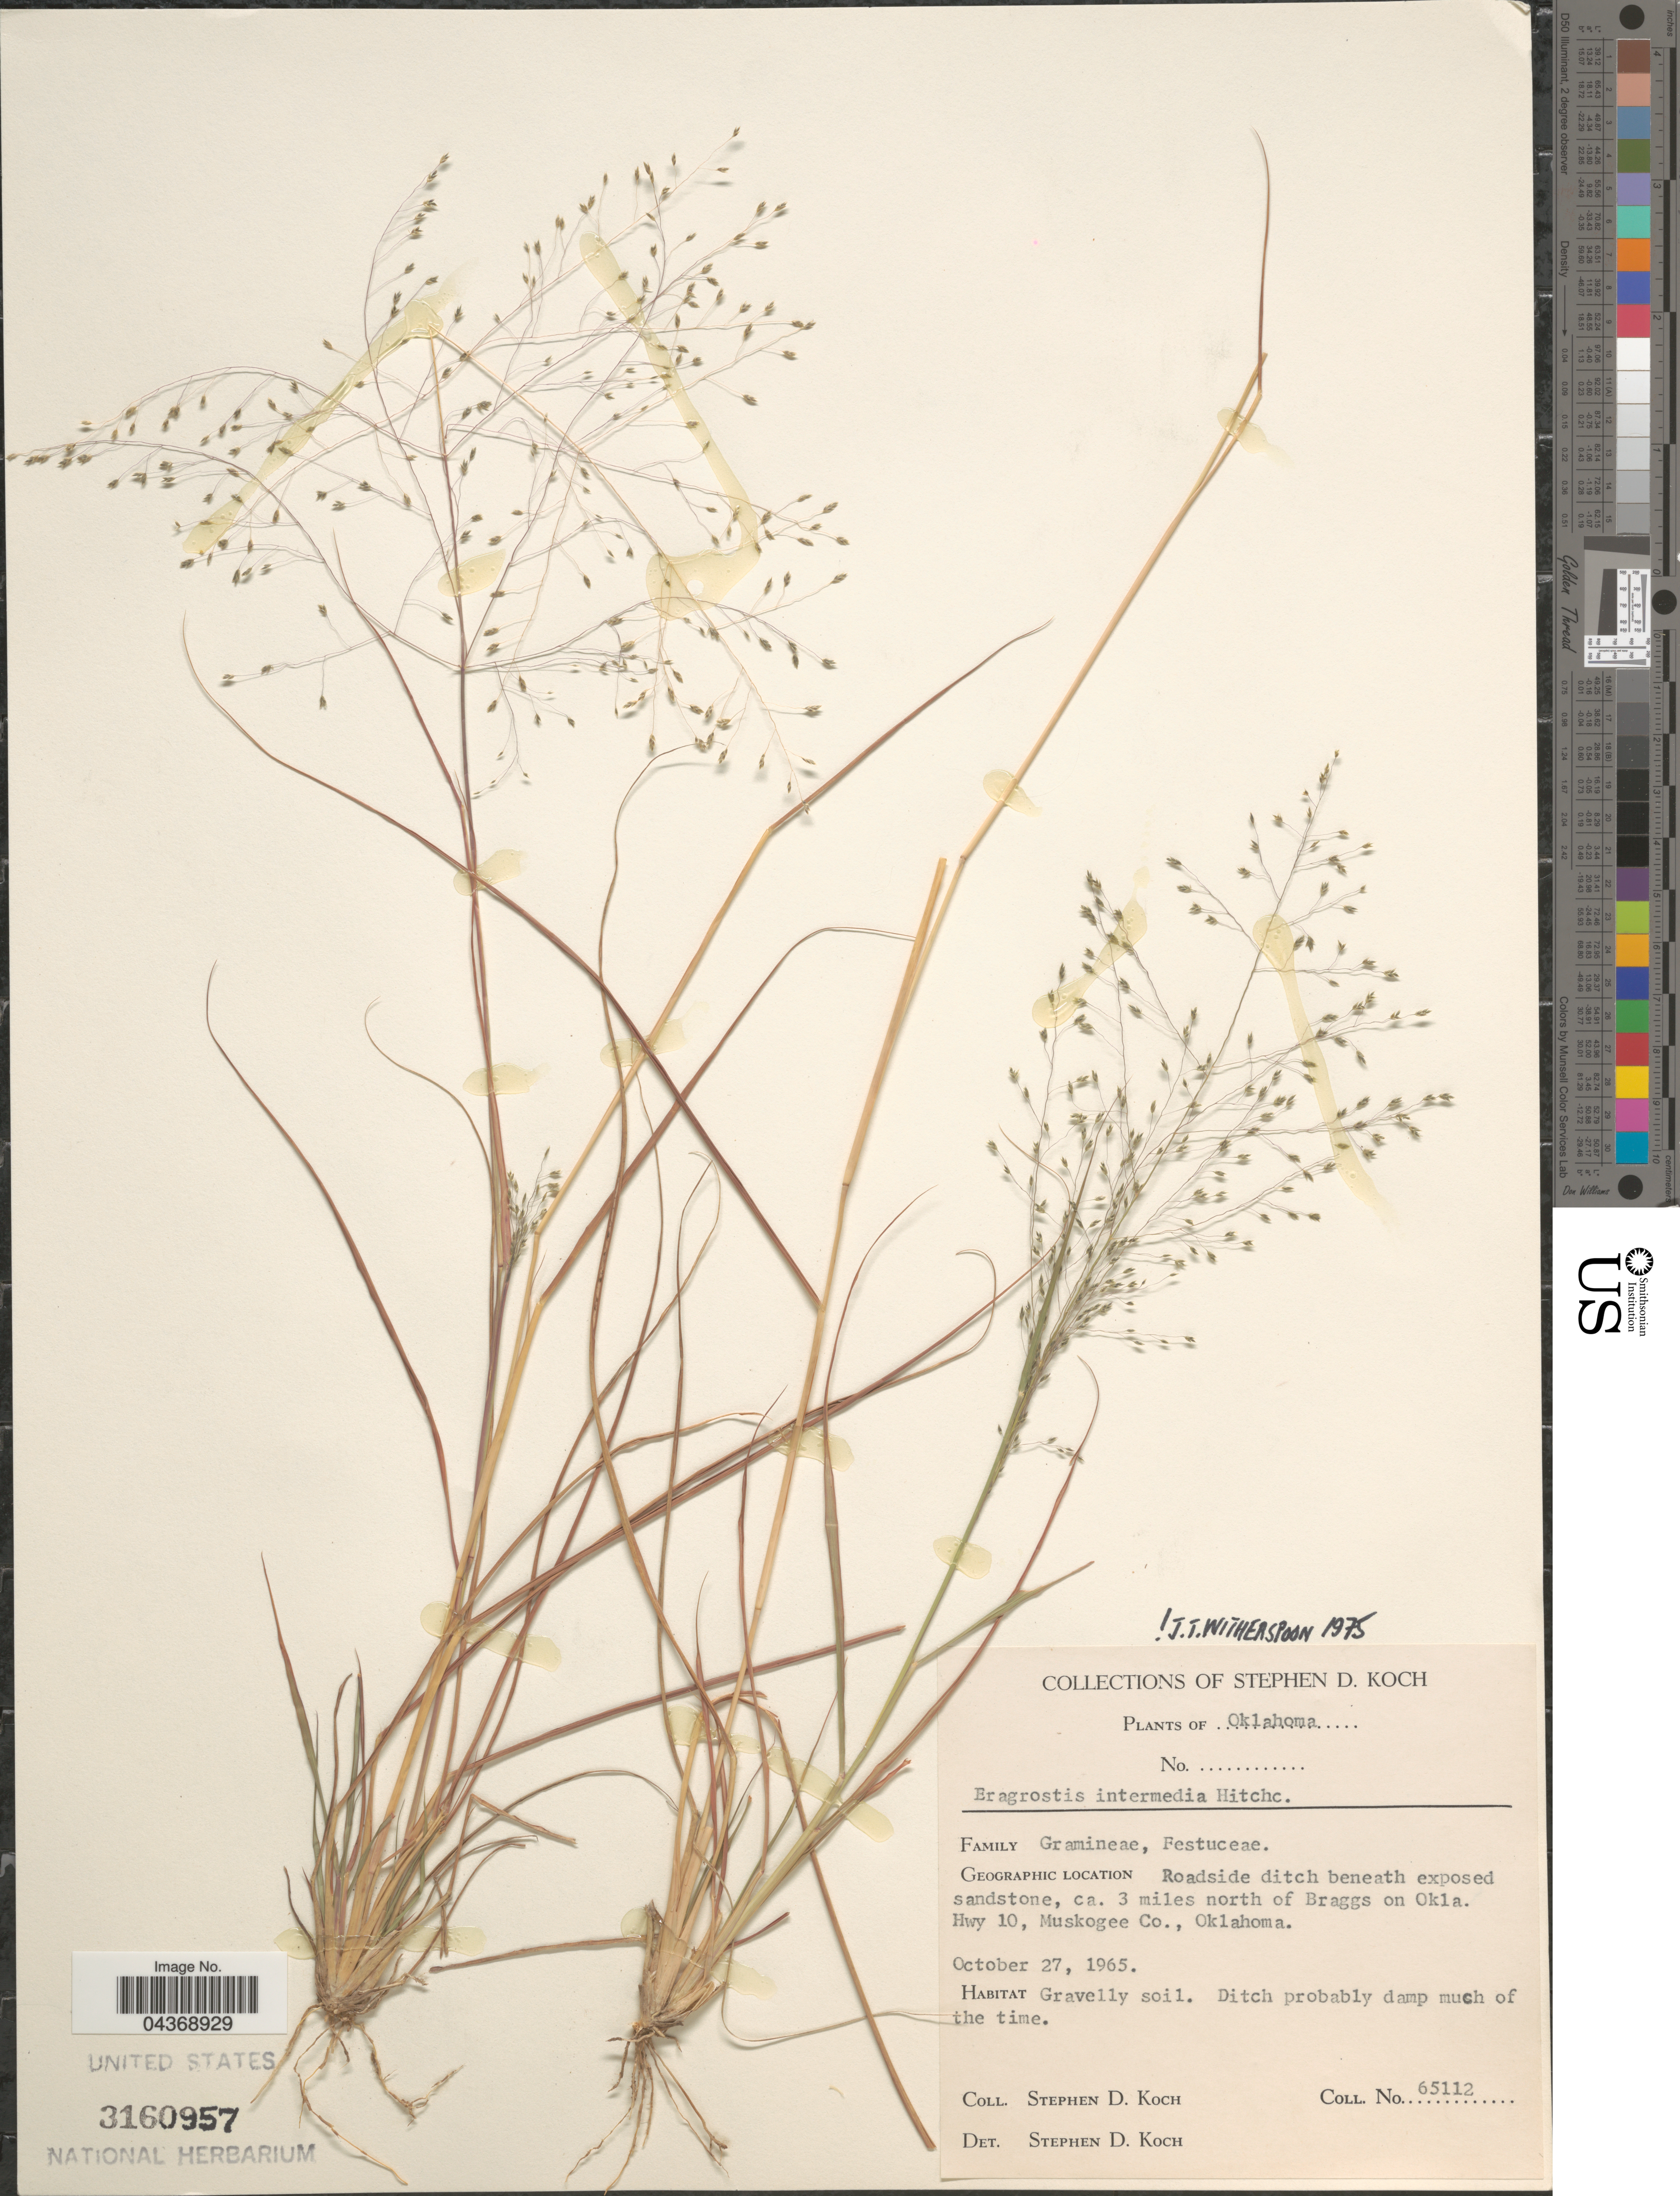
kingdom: Plantae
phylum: Tracheophyta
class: Liliopsida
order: Poales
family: Poaceae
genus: Eragrostis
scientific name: Eragrostis intermedia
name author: Hitchc.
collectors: S. D. Koch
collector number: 65112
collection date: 1965-10-27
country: United States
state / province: Oklahoma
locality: Ca. 3 miles north of Braggs on Okla. Hwy 10, Muskogee Co.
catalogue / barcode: US 3160957